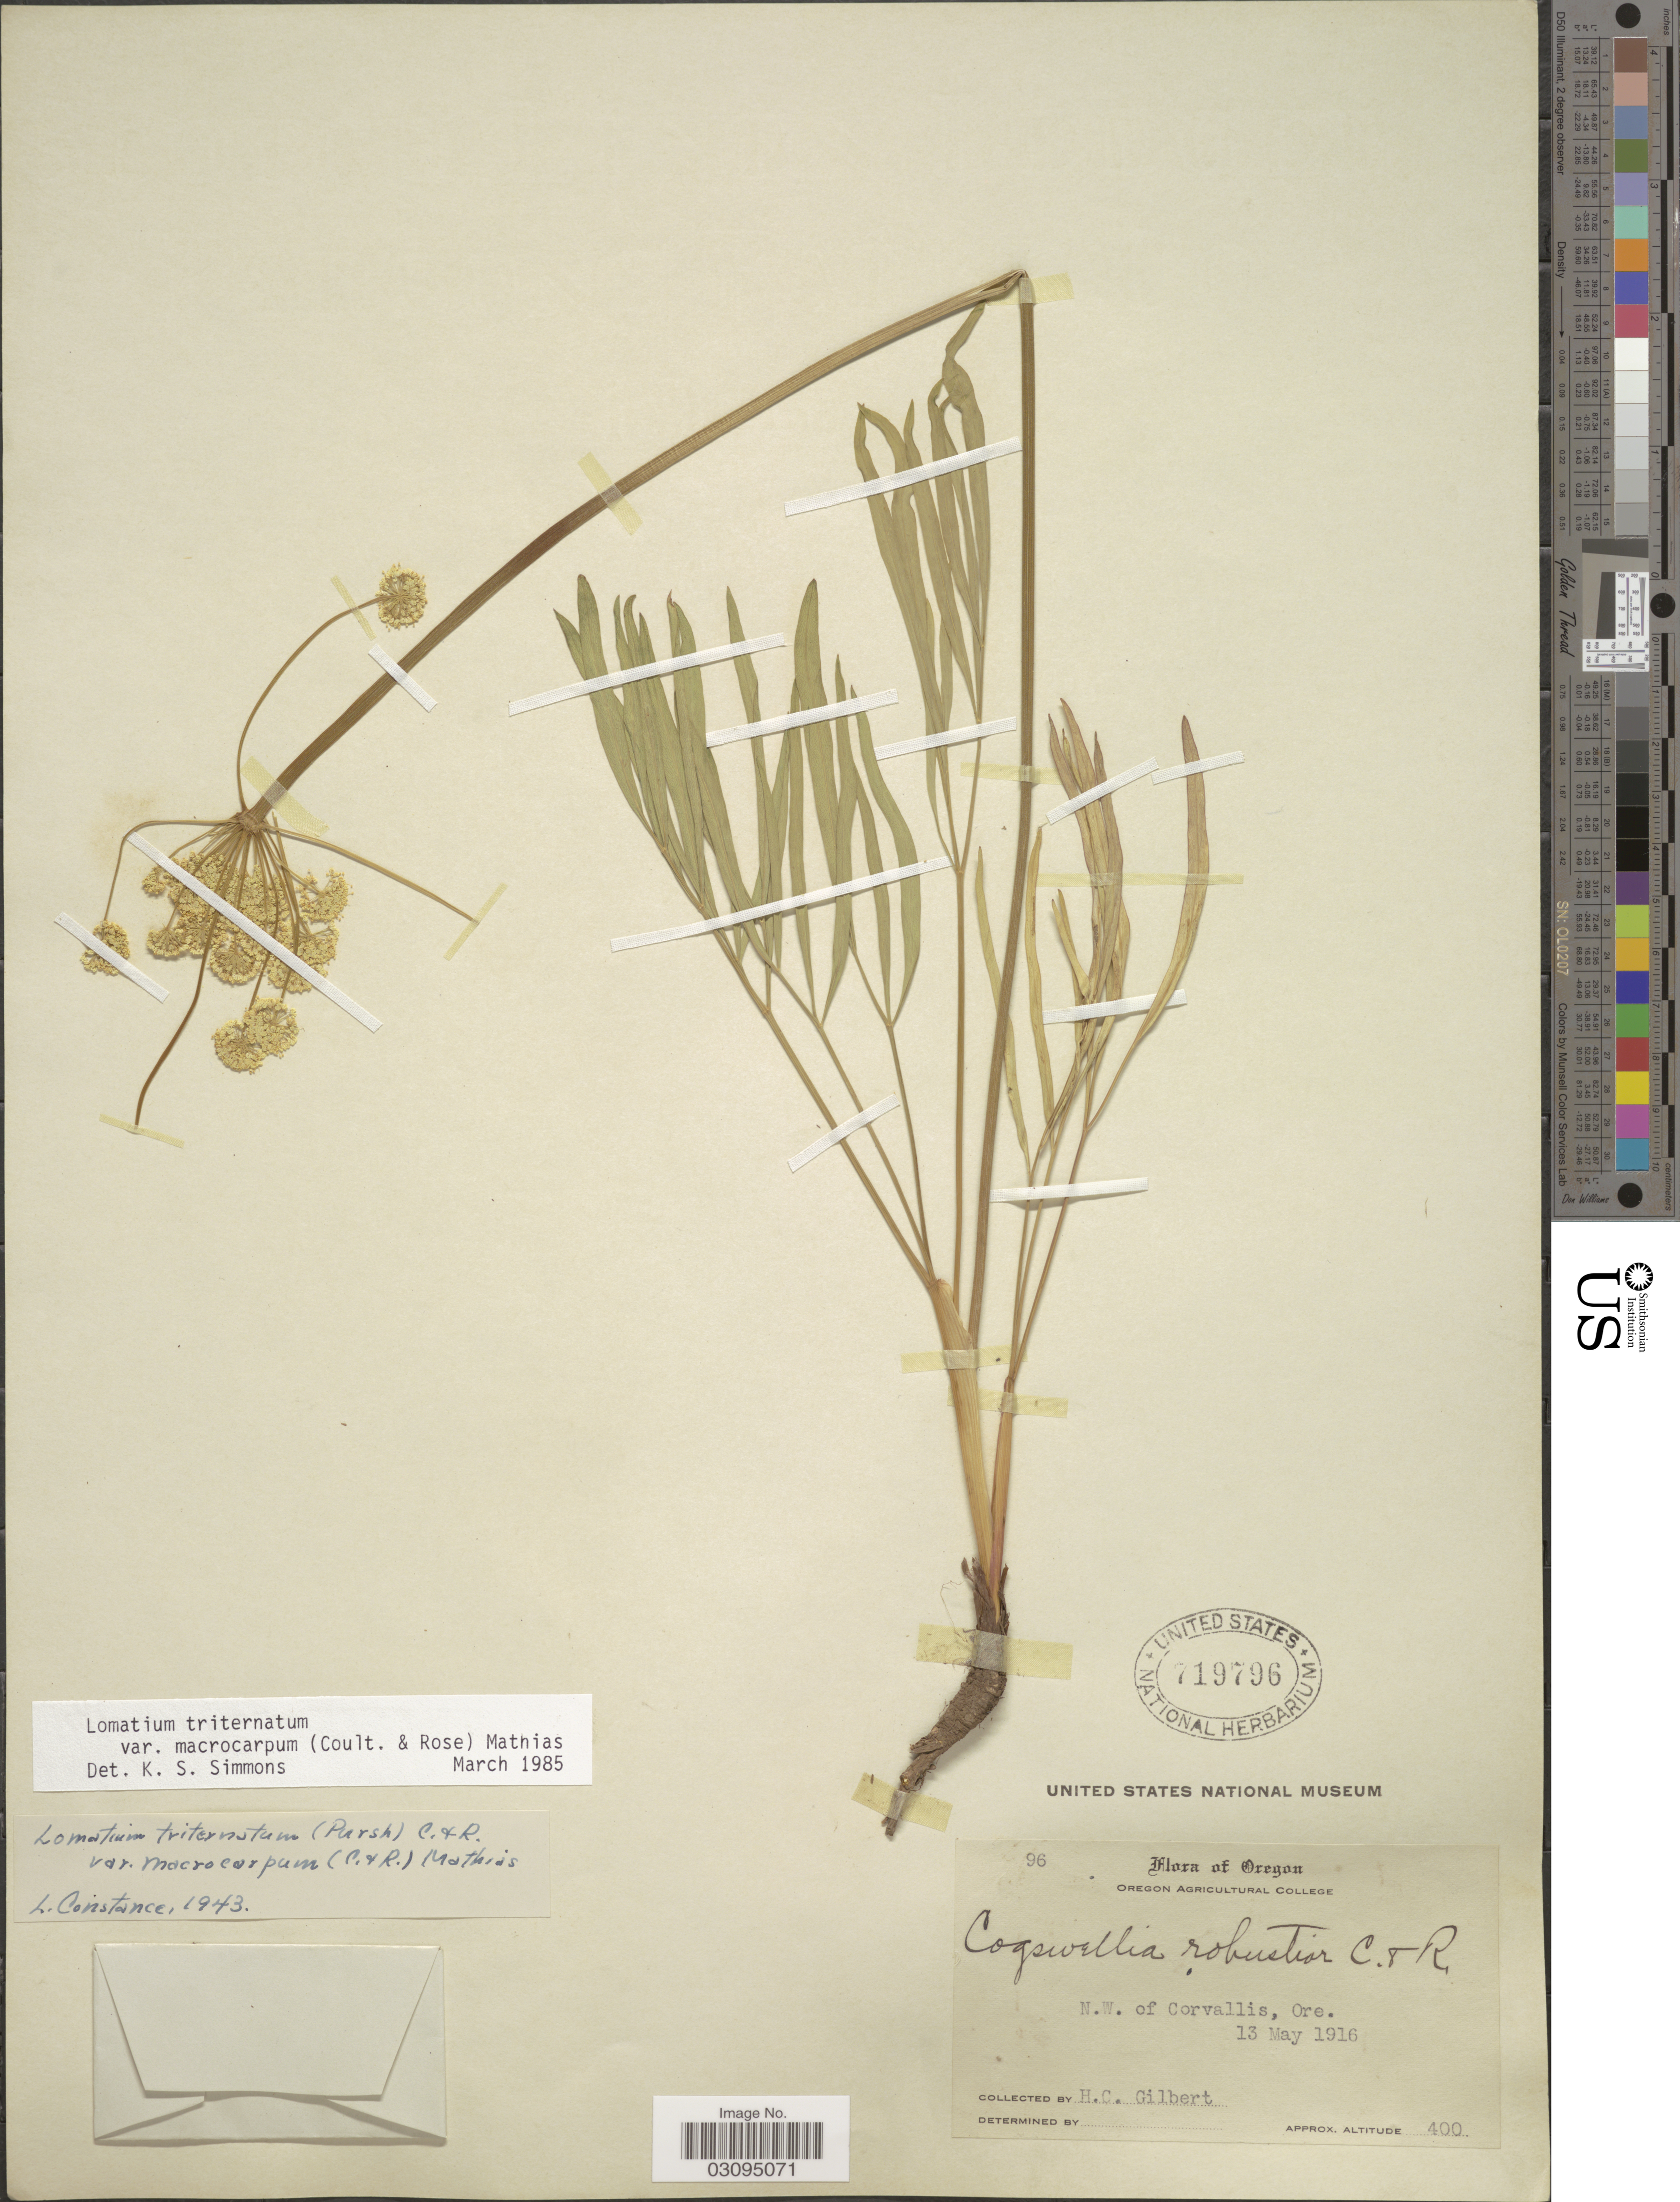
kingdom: Plantae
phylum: Tracheophyta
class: Magnoliopsida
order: Apiales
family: Apiaceae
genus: Lomatium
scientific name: Lomatium triternatum var. macrocarpum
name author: (J.M. Coult. & Rose) Mathias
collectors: H. Gilbert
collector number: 96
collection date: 1916-05-13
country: United States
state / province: Oregon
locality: N.W. of Corvallis.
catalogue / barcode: US 719796